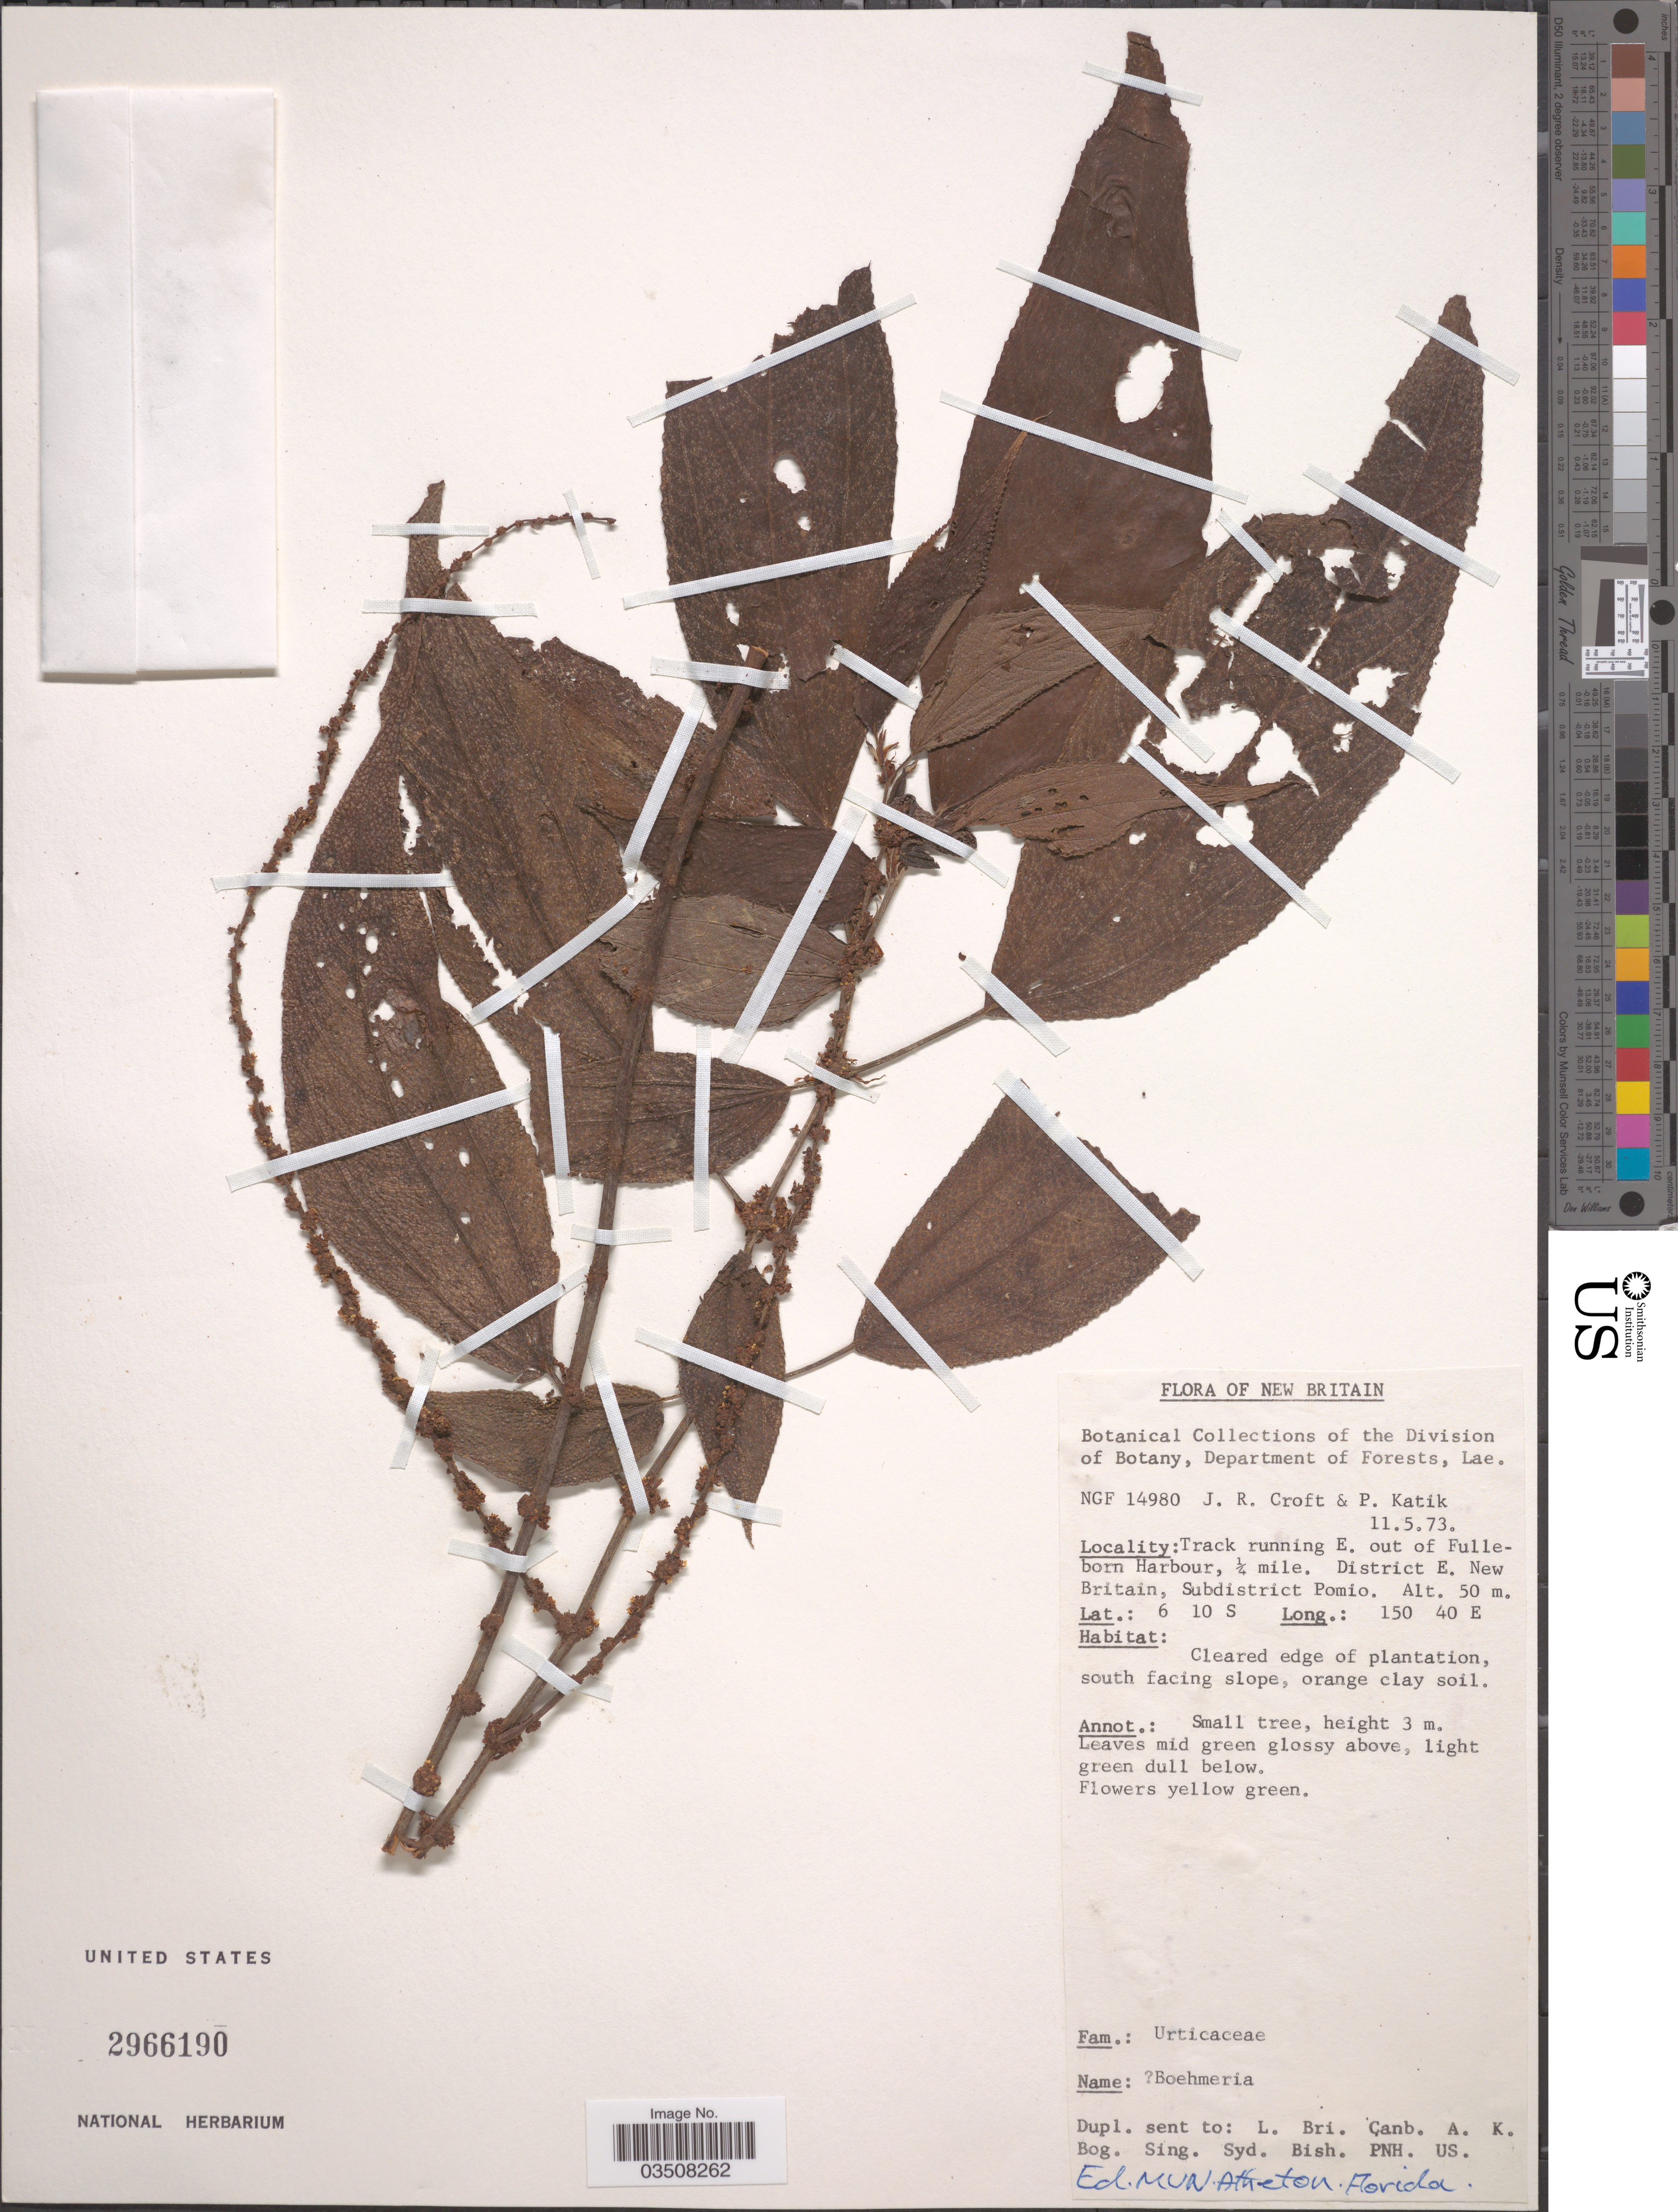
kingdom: Plantae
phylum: Tracheophyta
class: Magnoliopsida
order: Rosales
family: Urticaceae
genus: Boehmeria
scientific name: Boehmeria sp.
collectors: J. R. Croft & P. Katik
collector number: NGF14980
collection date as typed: Transcribed d/m/y: 11/5/73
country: Papua New Guinea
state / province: East New Britain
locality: New Britain. Track running E. out of Fulleborn Harbour, ¼ mile, District E. New Britain, Subdistrict Pomio.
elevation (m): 50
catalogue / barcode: US 2966190